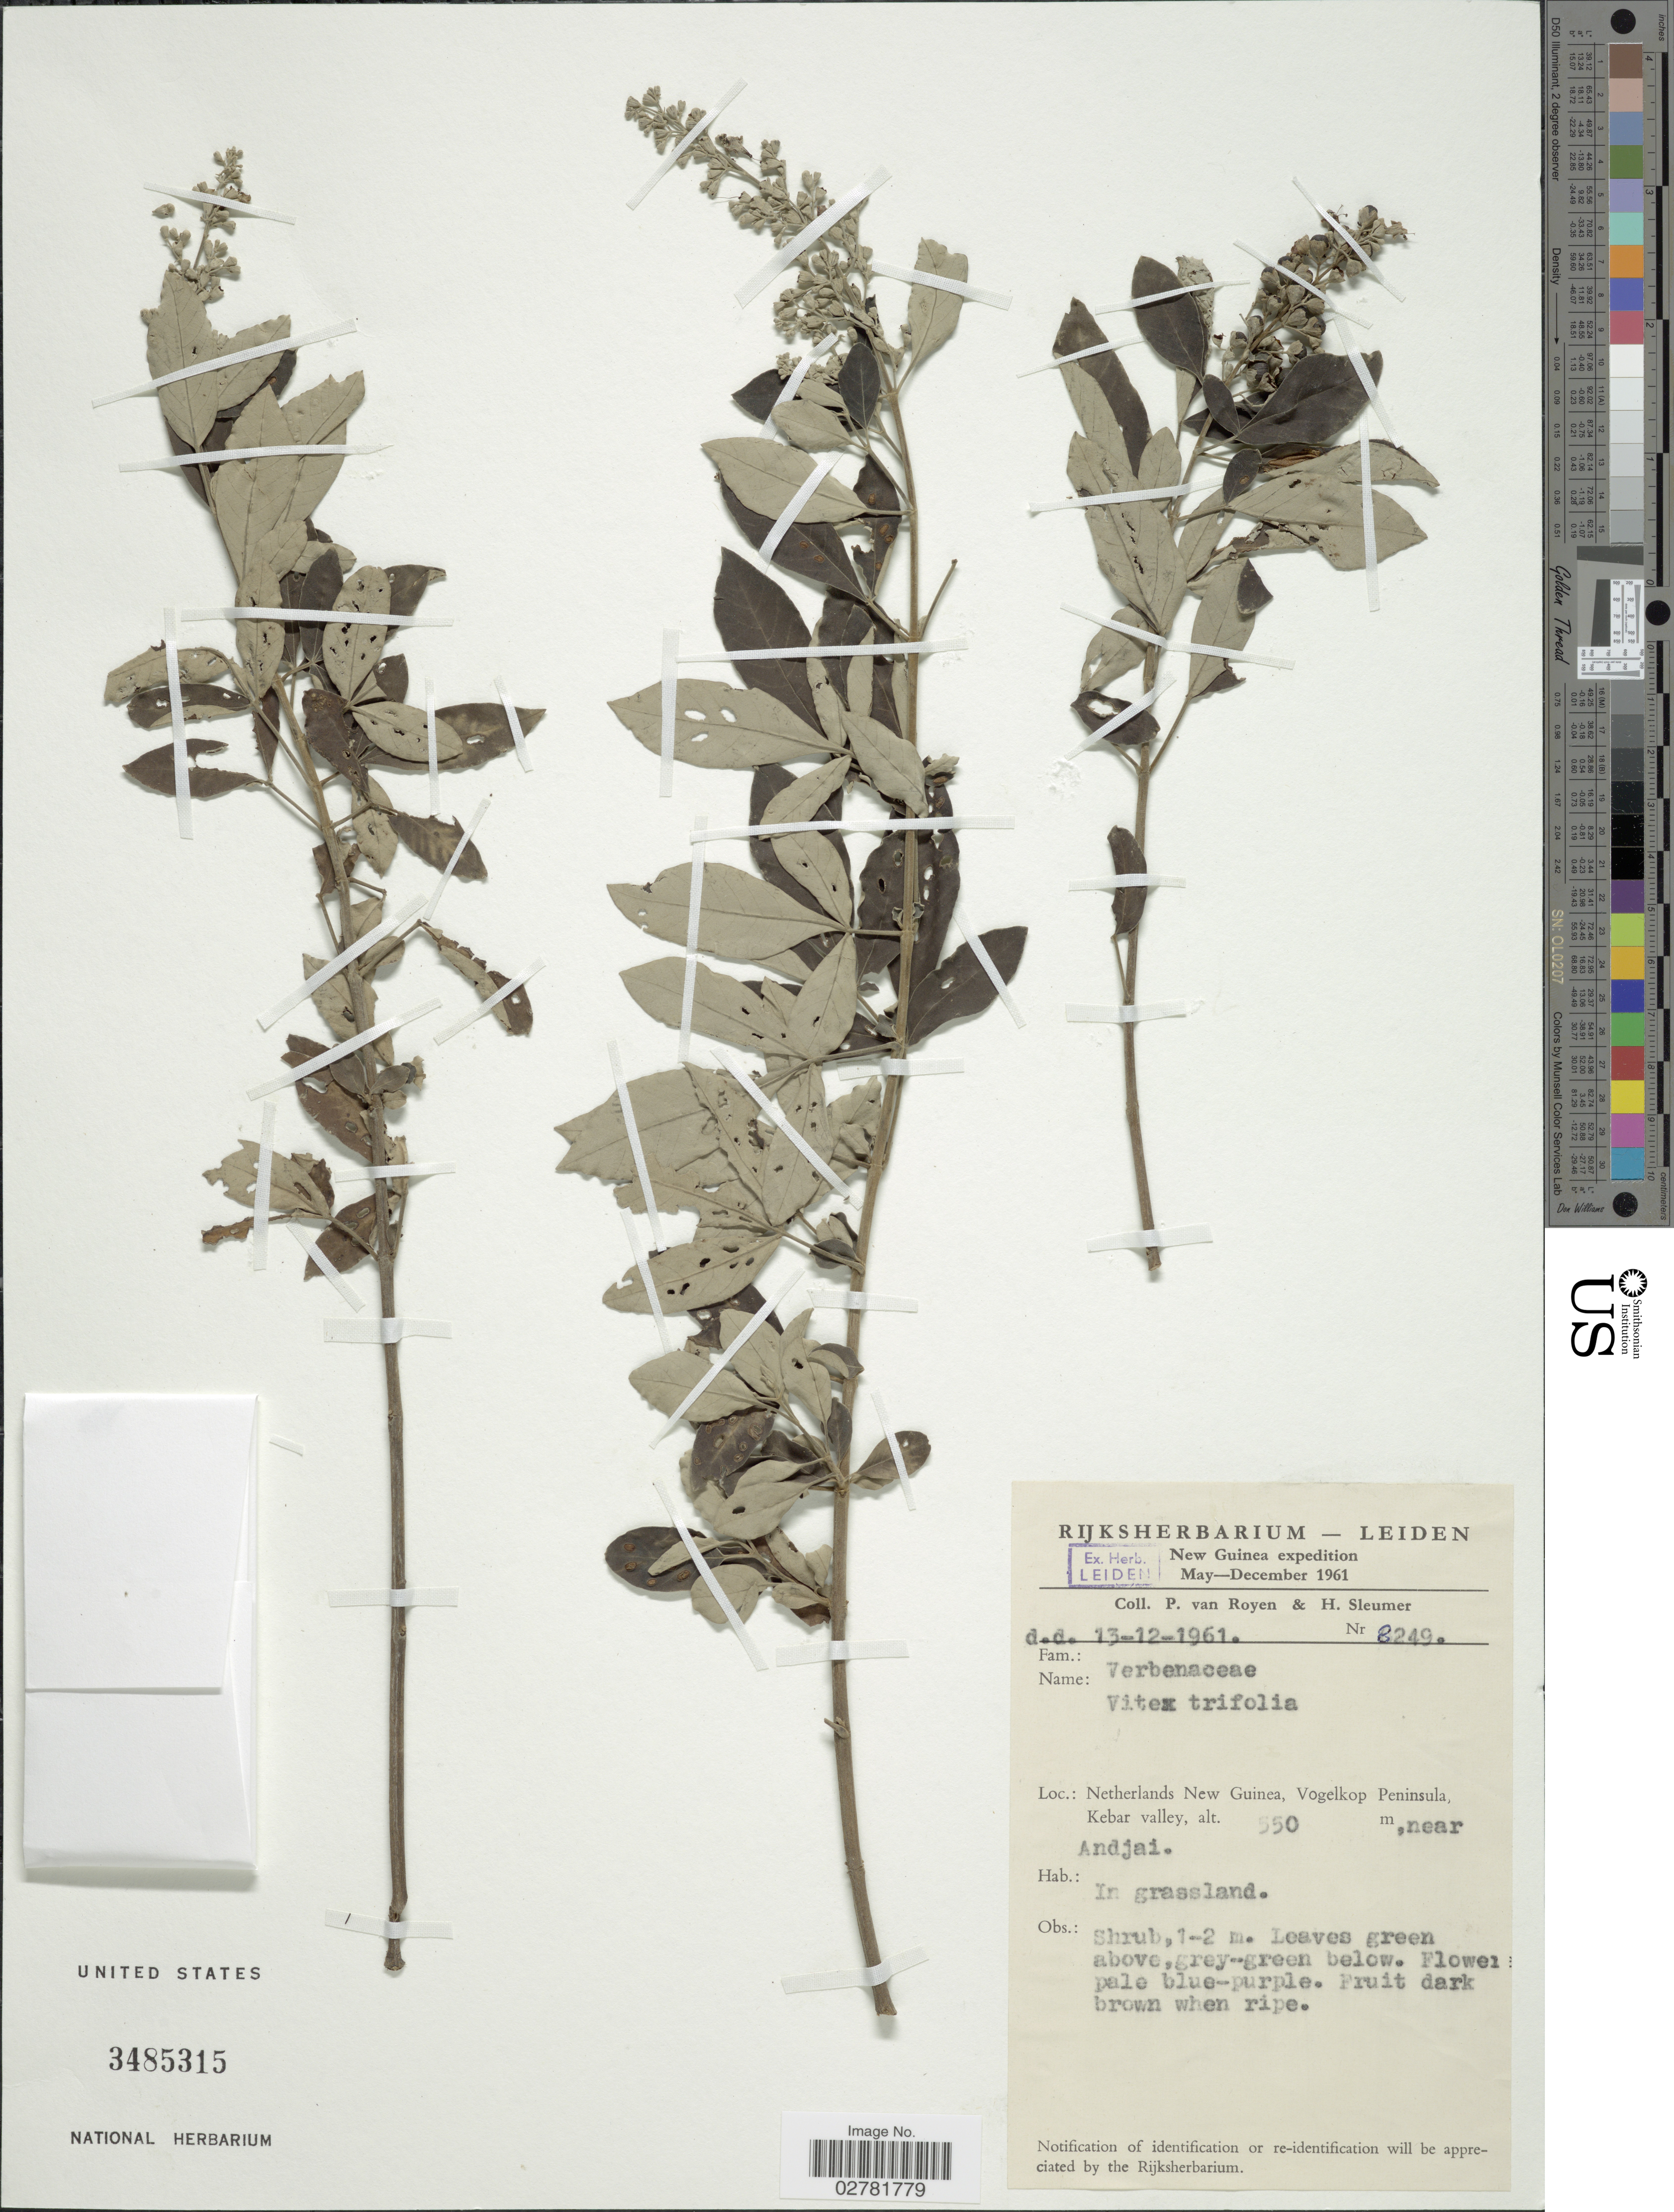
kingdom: Plantae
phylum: Tracheophyta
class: Magnoliopsida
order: Lamiales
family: Lamiaceae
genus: Vitex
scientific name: Vitex trifolia var. trifolia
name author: L.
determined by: Kok, R. de, (K)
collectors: P. van Royen & H. O. Sleumer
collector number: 8249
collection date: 1961-12-13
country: Indonesia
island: New Guinea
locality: Netherlands New Guinea, Vogelkop Peninsula, Kebar valley. near Andjai.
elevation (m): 550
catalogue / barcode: US 3485315